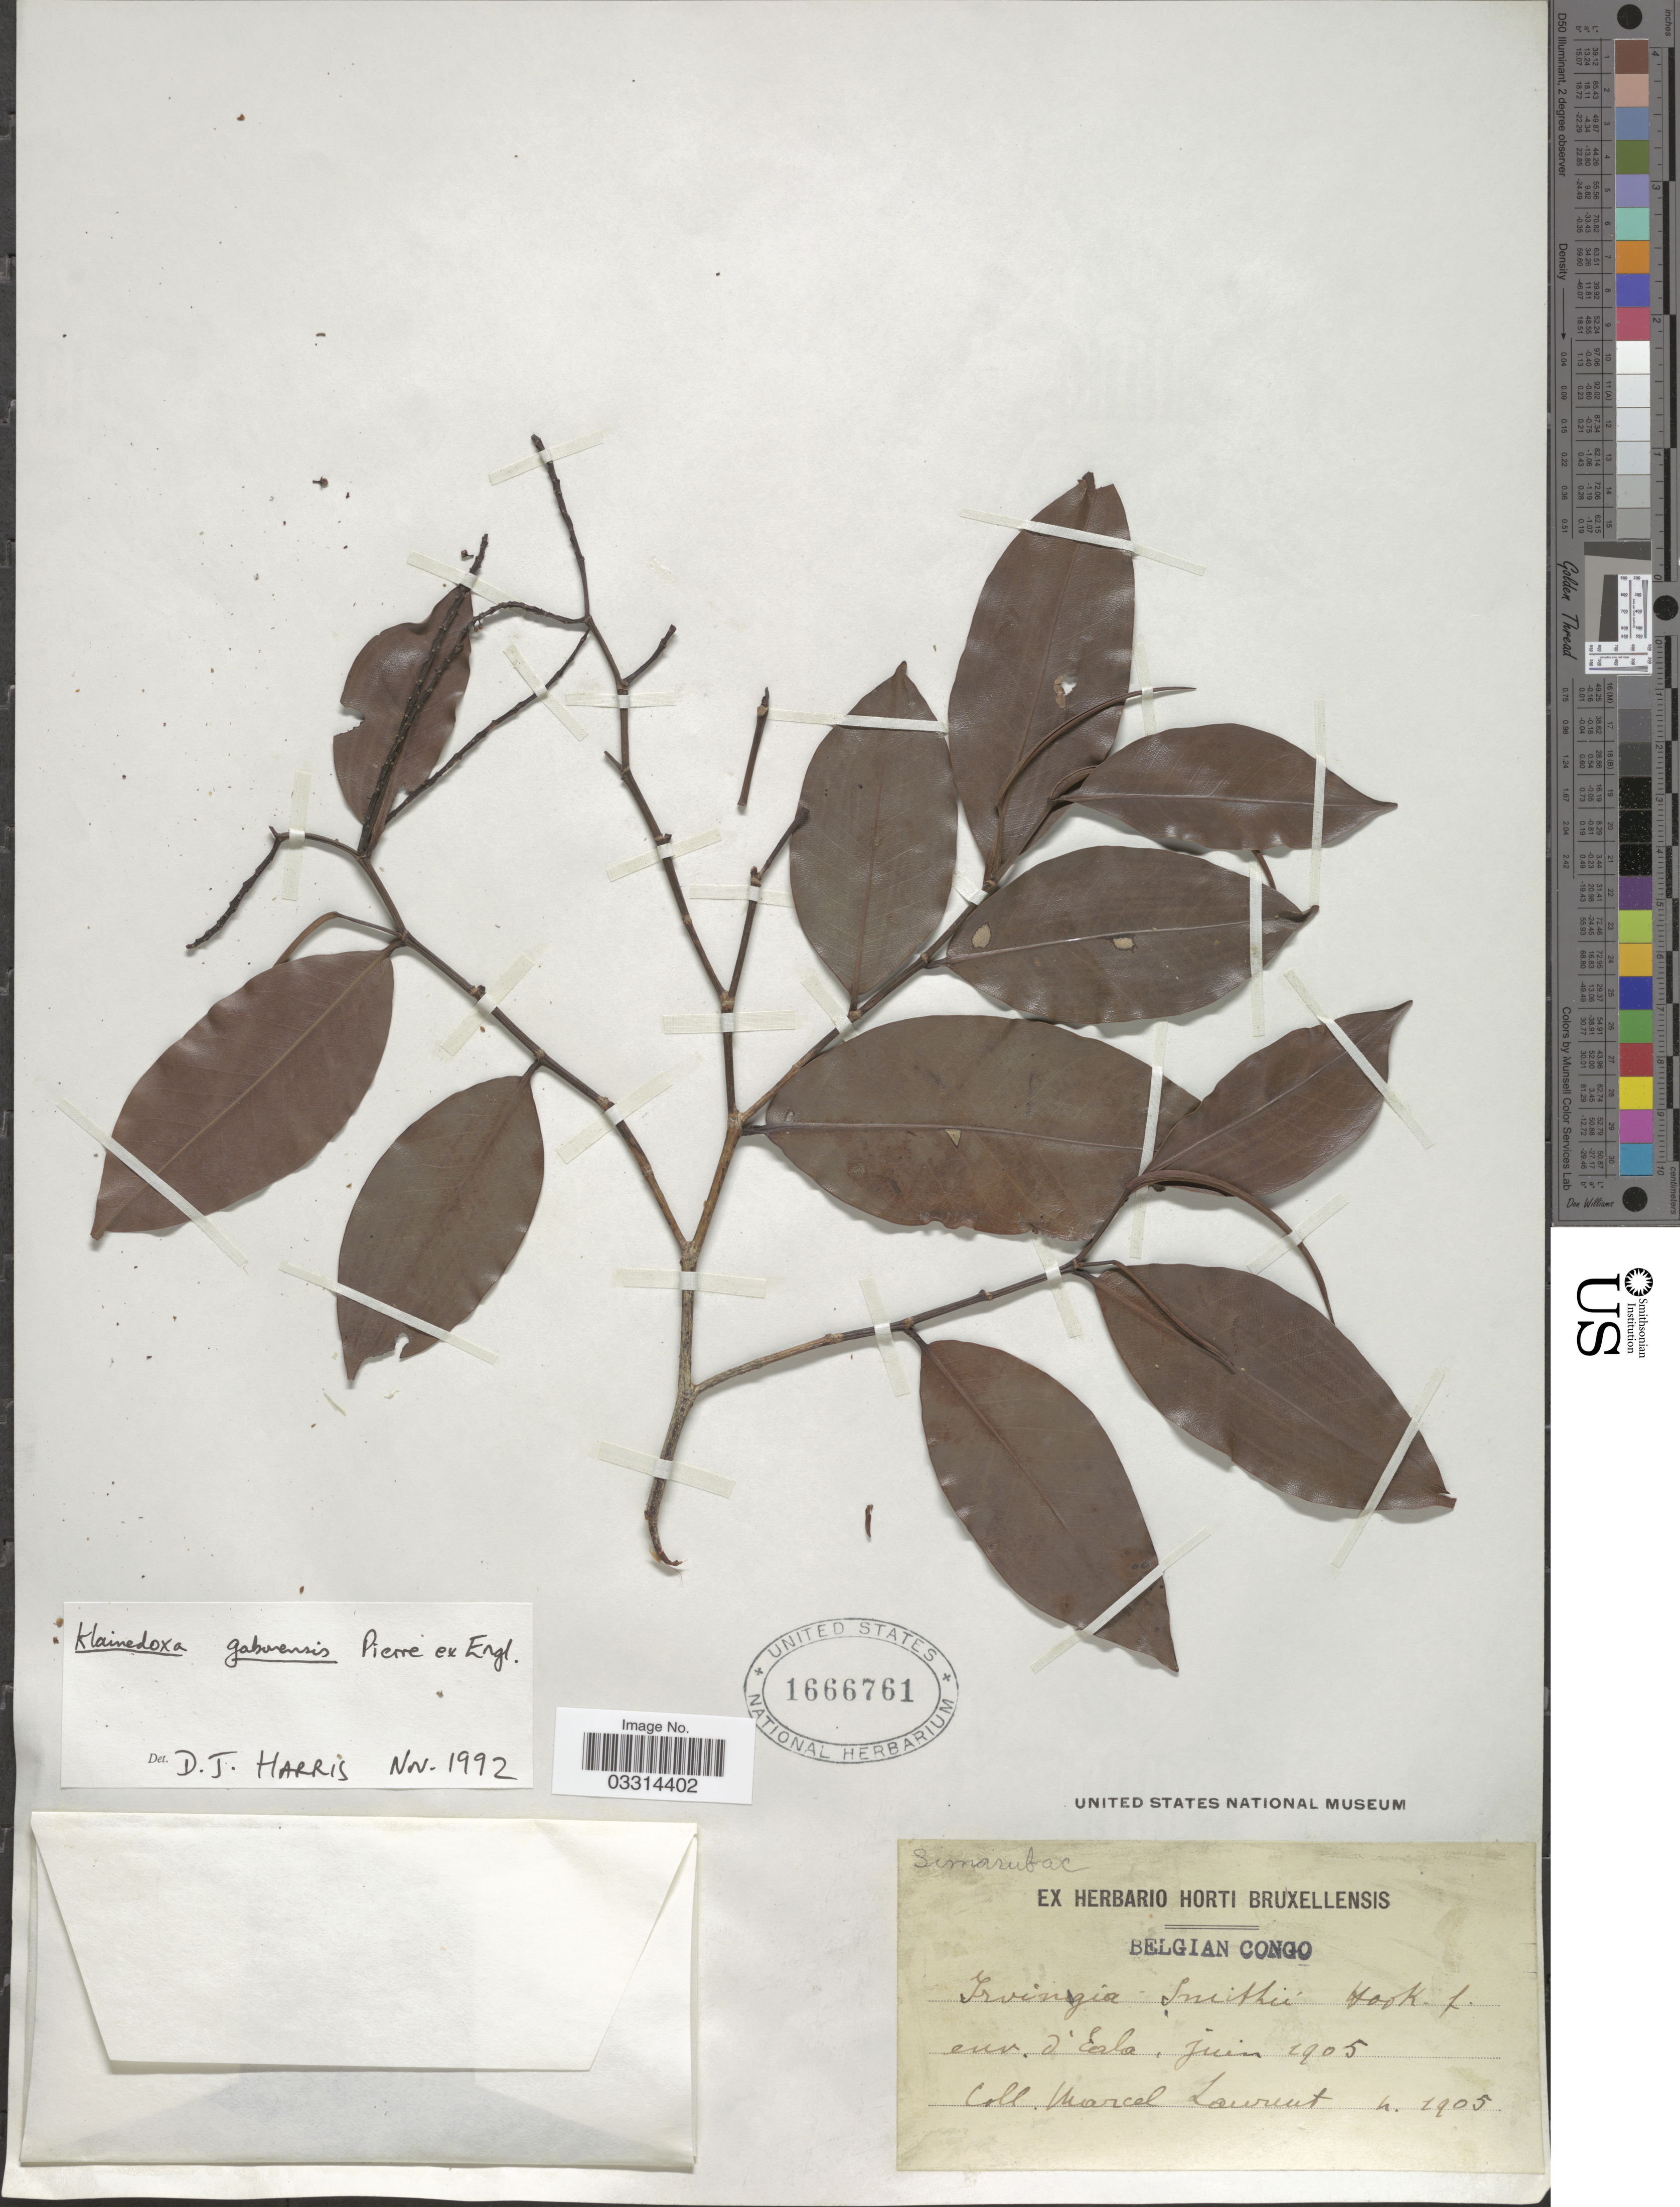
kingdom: Plantae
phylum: Tracheophyta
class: Magnoliopsida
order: Malpighiales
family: Irvingiaceae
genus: Klainedoxa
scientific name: Klainedoxa gabonensis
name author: Pierre ex Engl.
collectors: M. Laurent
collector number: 1905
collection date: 1905-06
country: Congo, Democratic Republic of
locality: Belgian Congo. Env. d'Eala.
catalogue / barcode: US 1666761